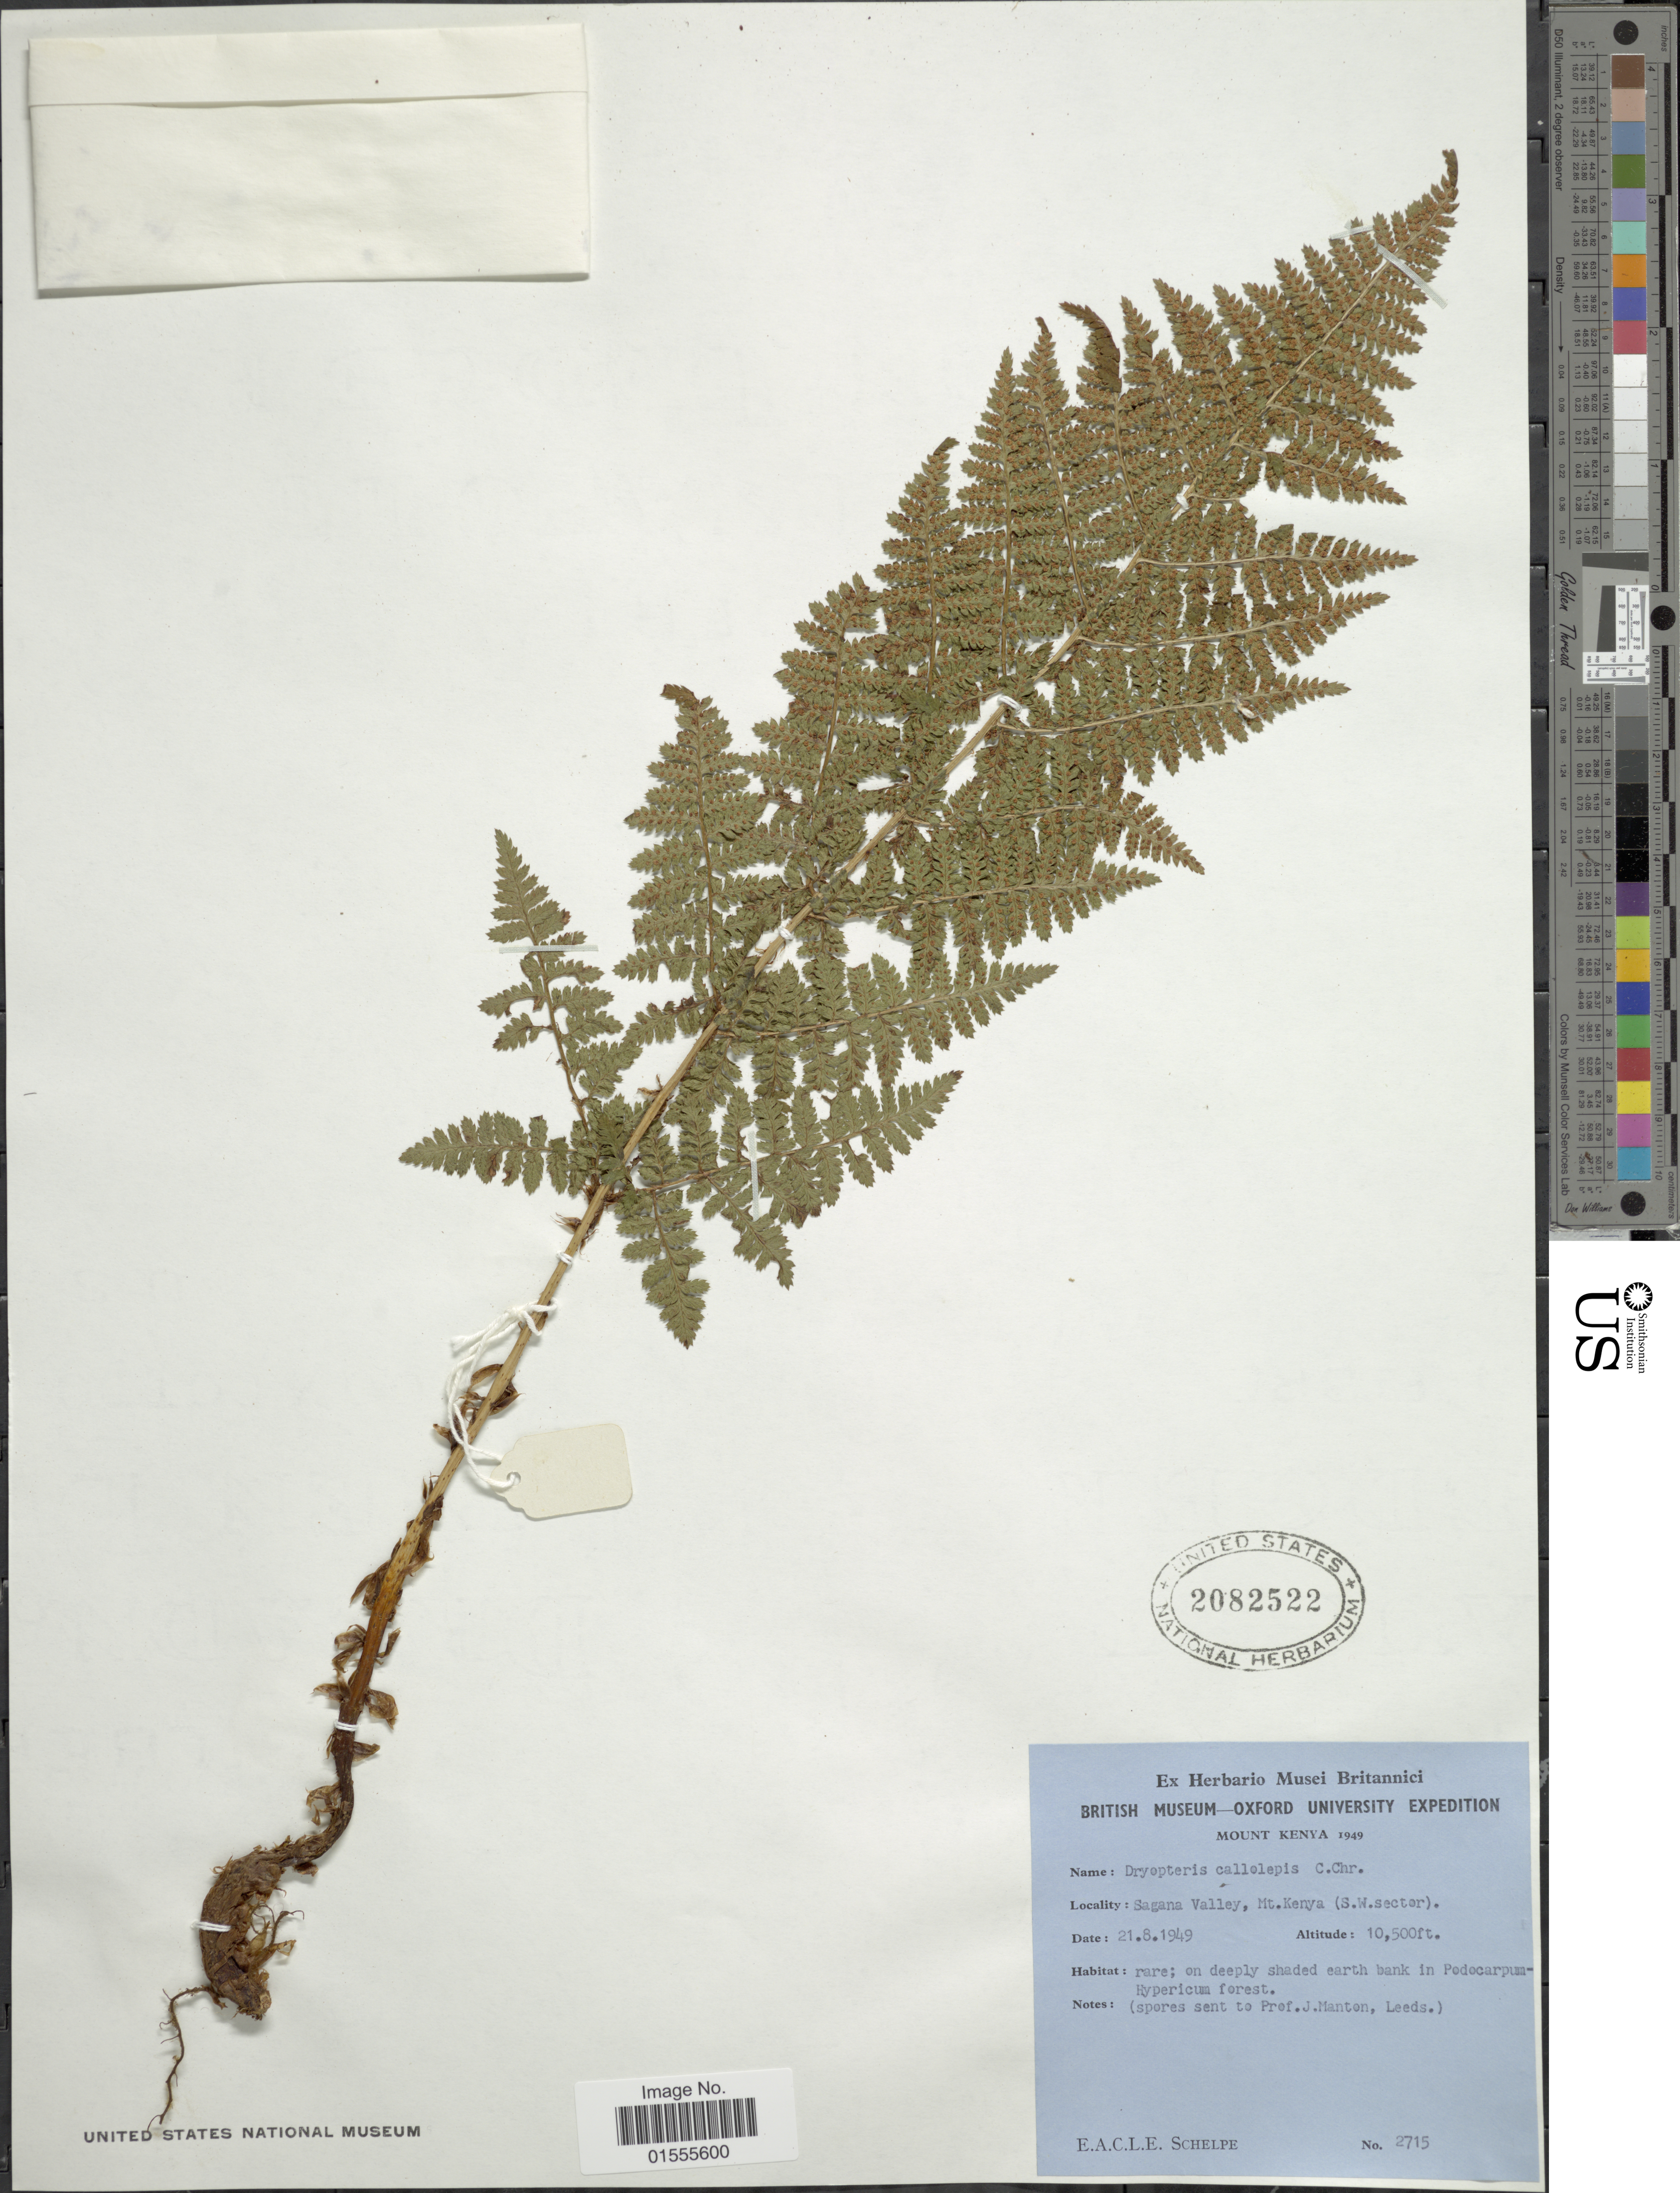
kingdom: Plantae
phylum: Tracheophyta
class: Polypodiopsida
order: Polypodiales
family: Dryopteridaceae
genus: Dryopteris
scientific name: Dryopteris antarctica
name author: (Baker) C. Chr.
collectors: E. A. C. L. E. Schelpe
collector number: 2715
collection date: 1949-08-21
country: Kenya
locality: Sagana Valley, Mt Kenya (S.W. sector)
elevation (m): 3200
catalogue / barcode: US 2082522